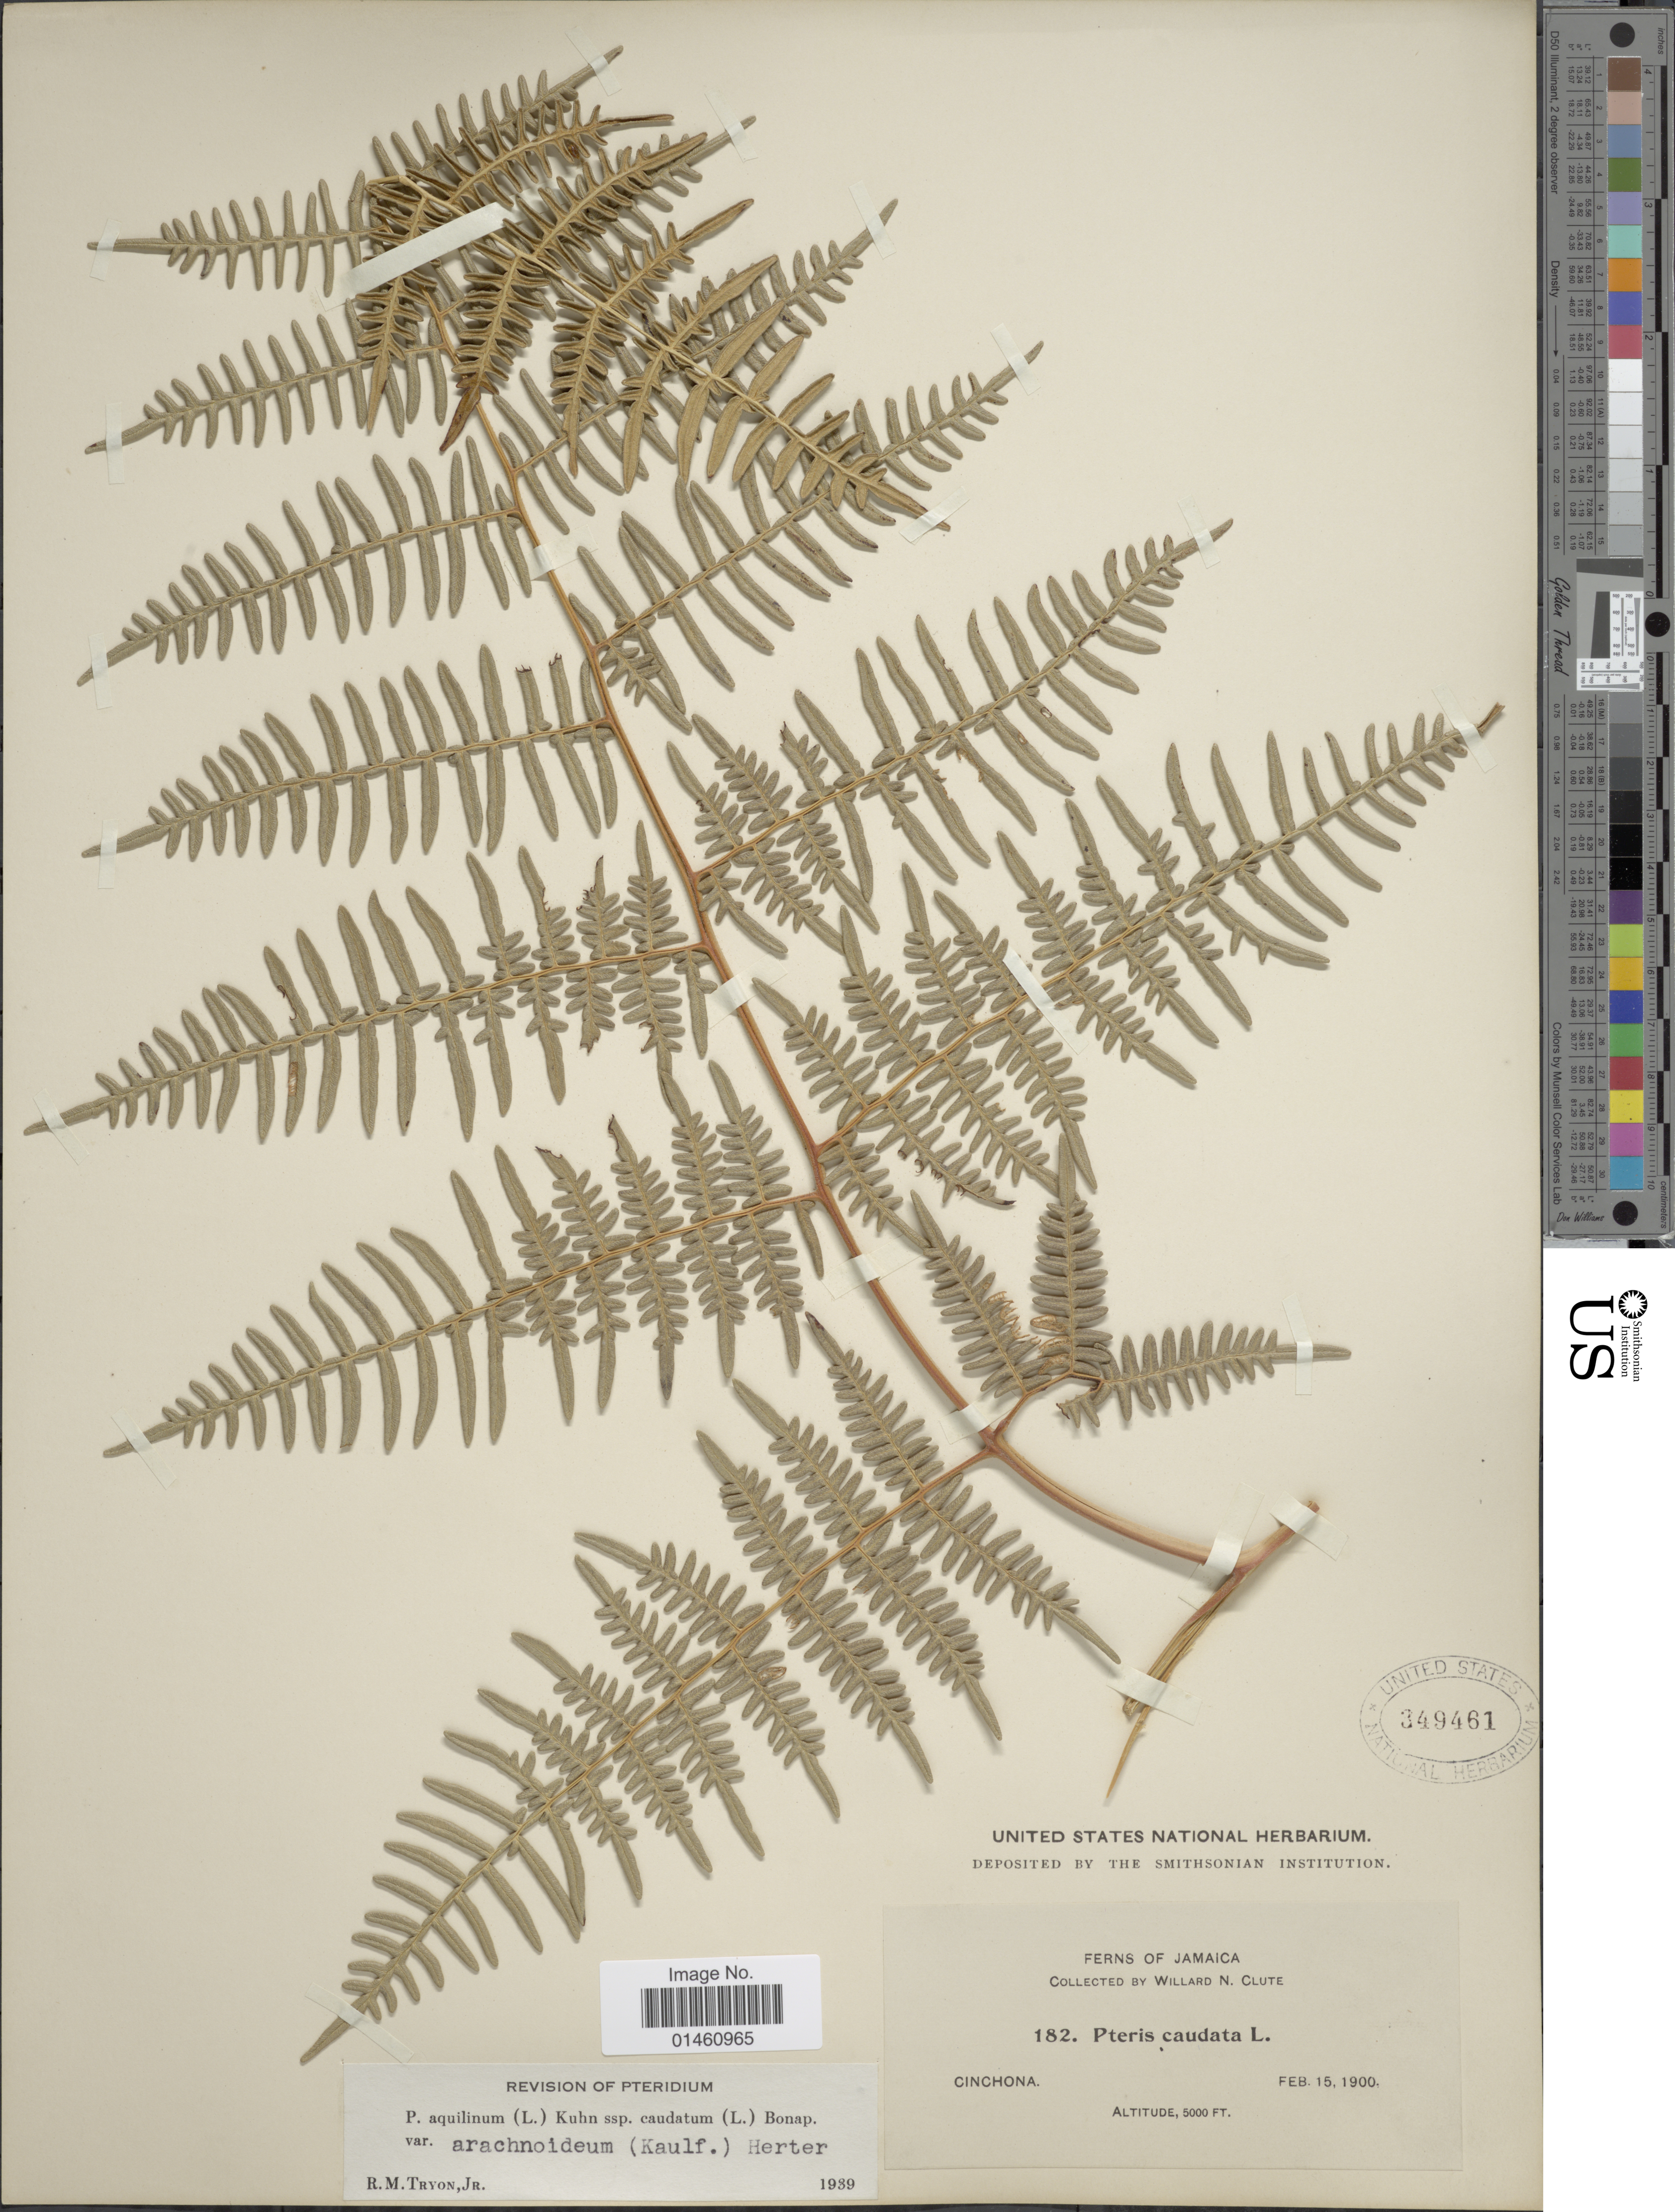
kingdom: Plantae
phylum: Tracheophyta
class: Polypodiopsida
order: Polypodiales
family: Dennstaedtiaceae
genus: Pteridium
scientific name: Pteridium aquilinum var. arachnoideum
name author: (Kaulf.) Herter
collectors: W. N. Clute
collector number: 182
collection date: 1900-02-12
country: Jamaica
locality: Cinchona.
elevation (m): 1524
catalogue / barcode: US 349461